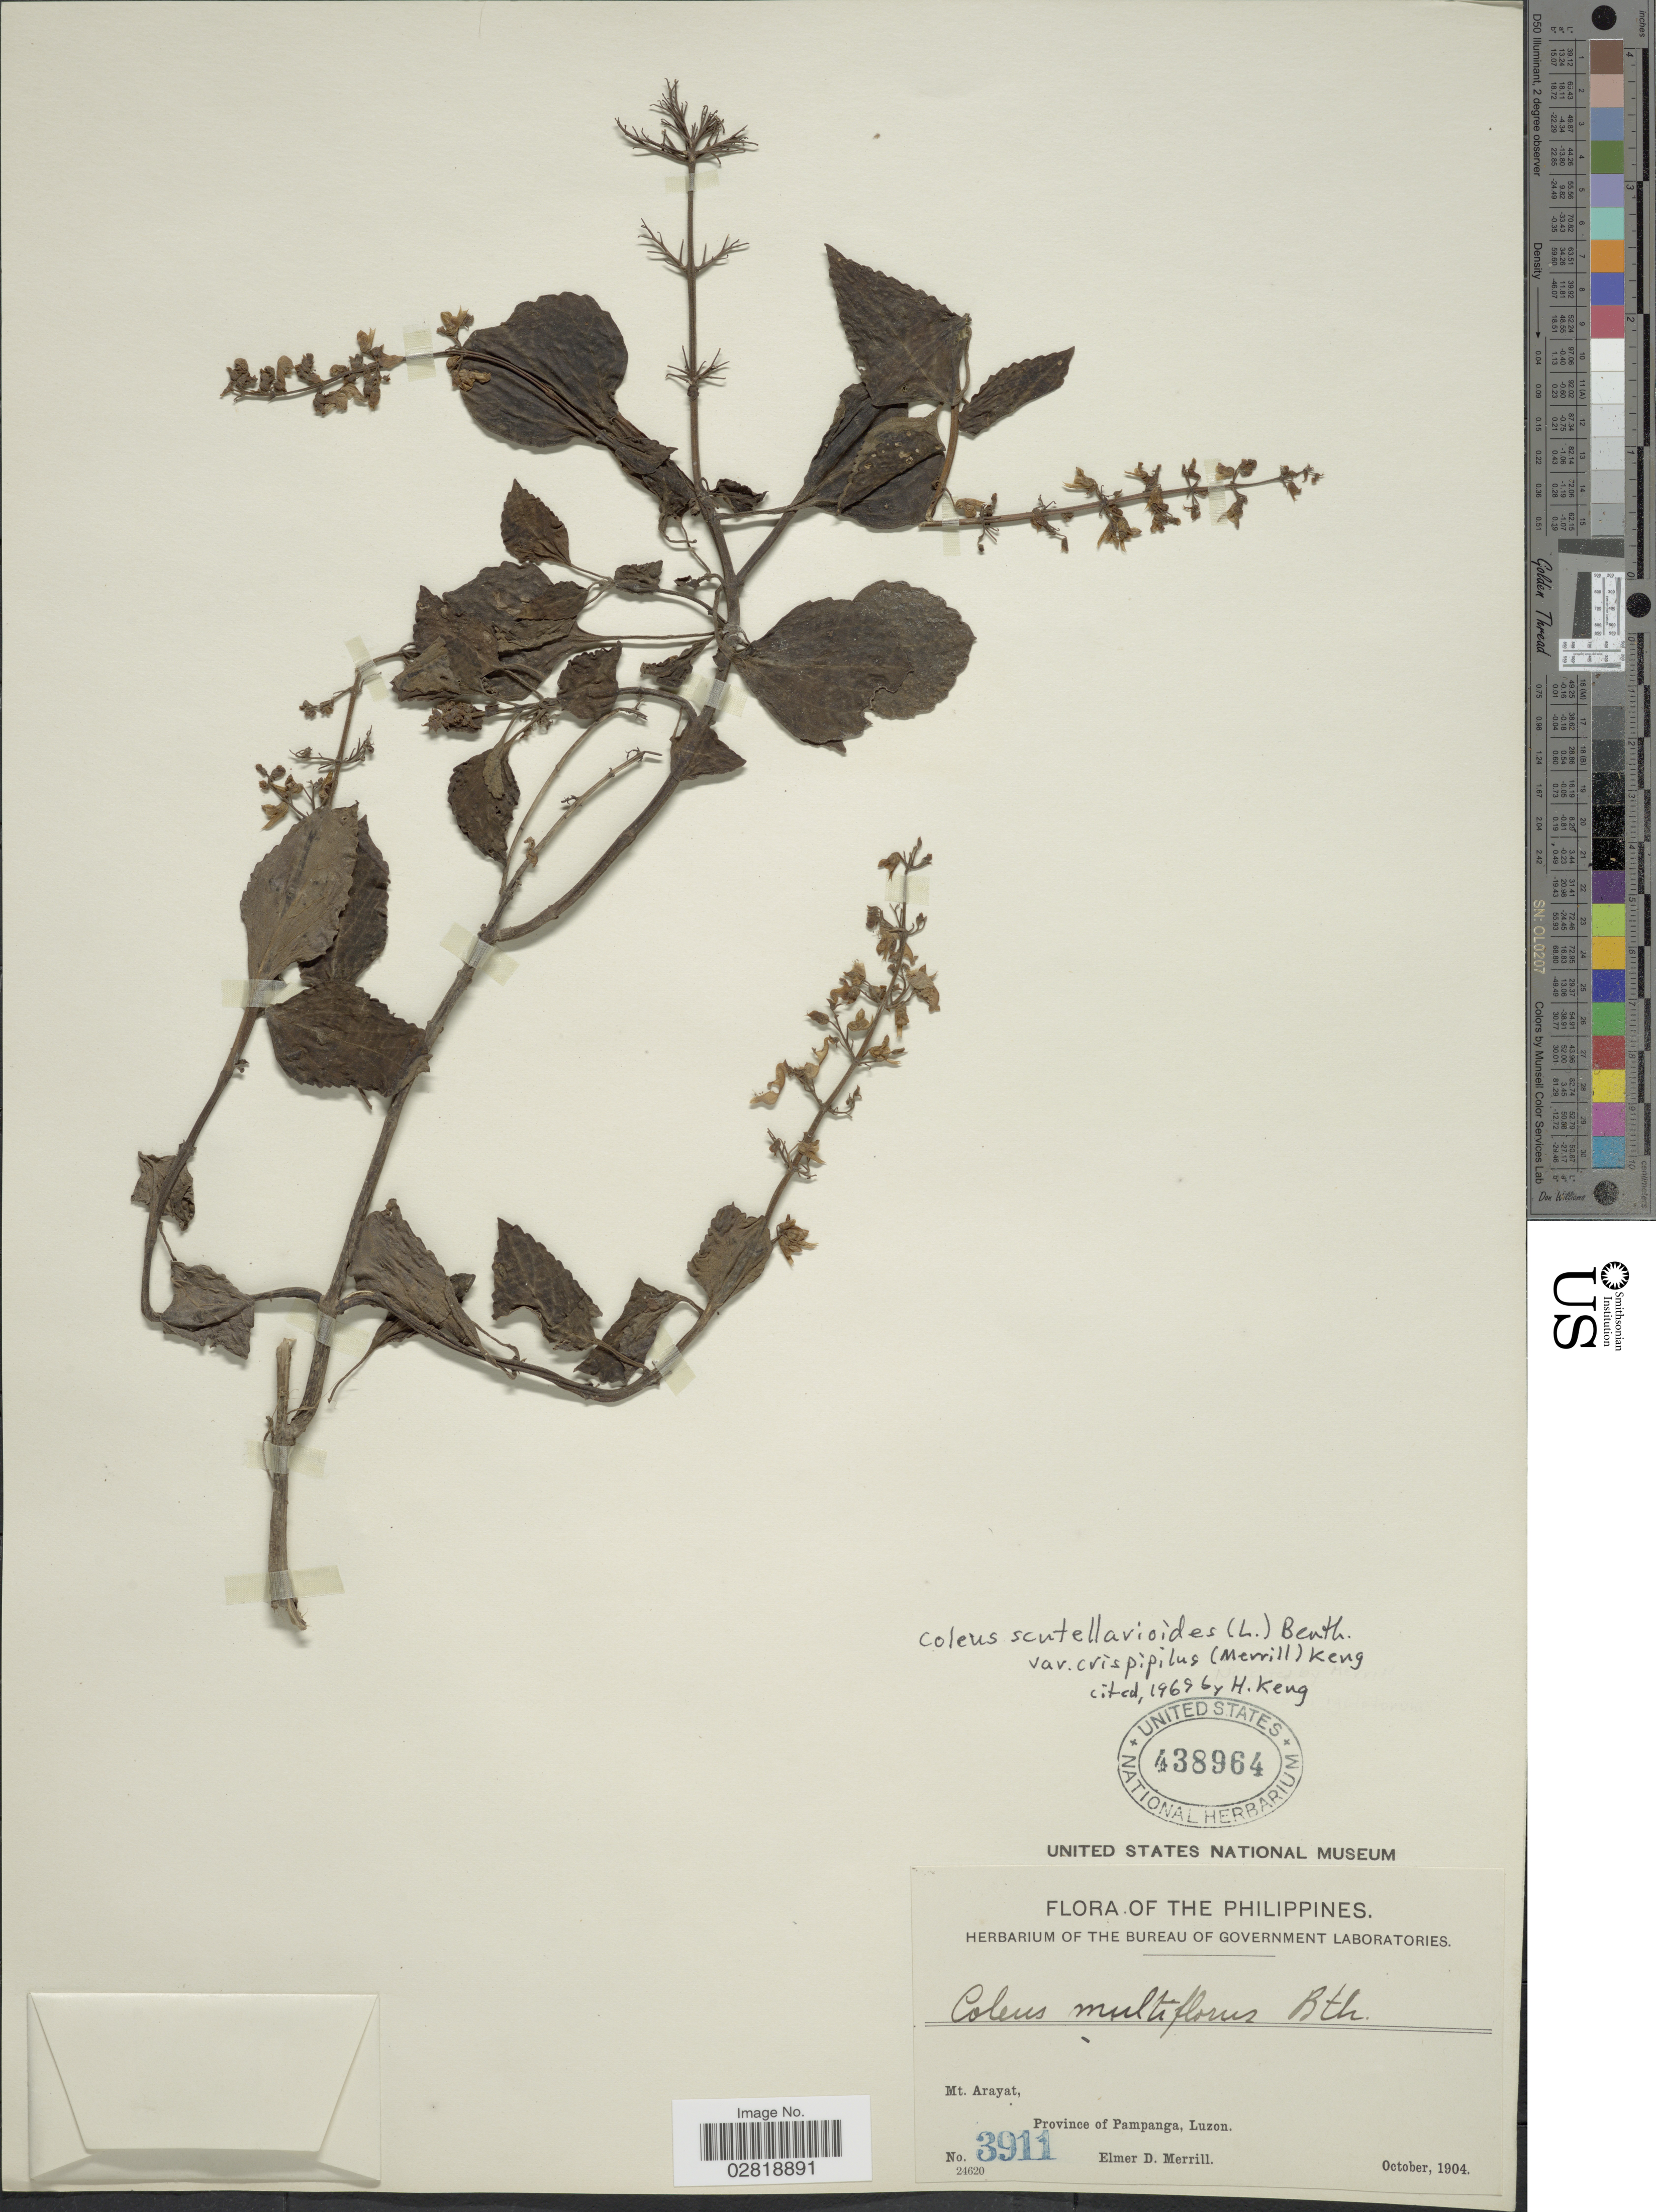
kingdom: Plantae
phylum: Tracheophyta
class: Magnoliopsida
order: Lamiales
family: Lamiaceae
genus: Plectranthus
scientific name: Plectranthus scutellarioides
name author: (L.) R. Br.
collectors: E. D. Merrill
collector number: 3911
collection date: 1904-10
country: Philippines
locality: Mt. Arayat, Province of Pampanga, Luzon.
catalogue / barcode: US 438964